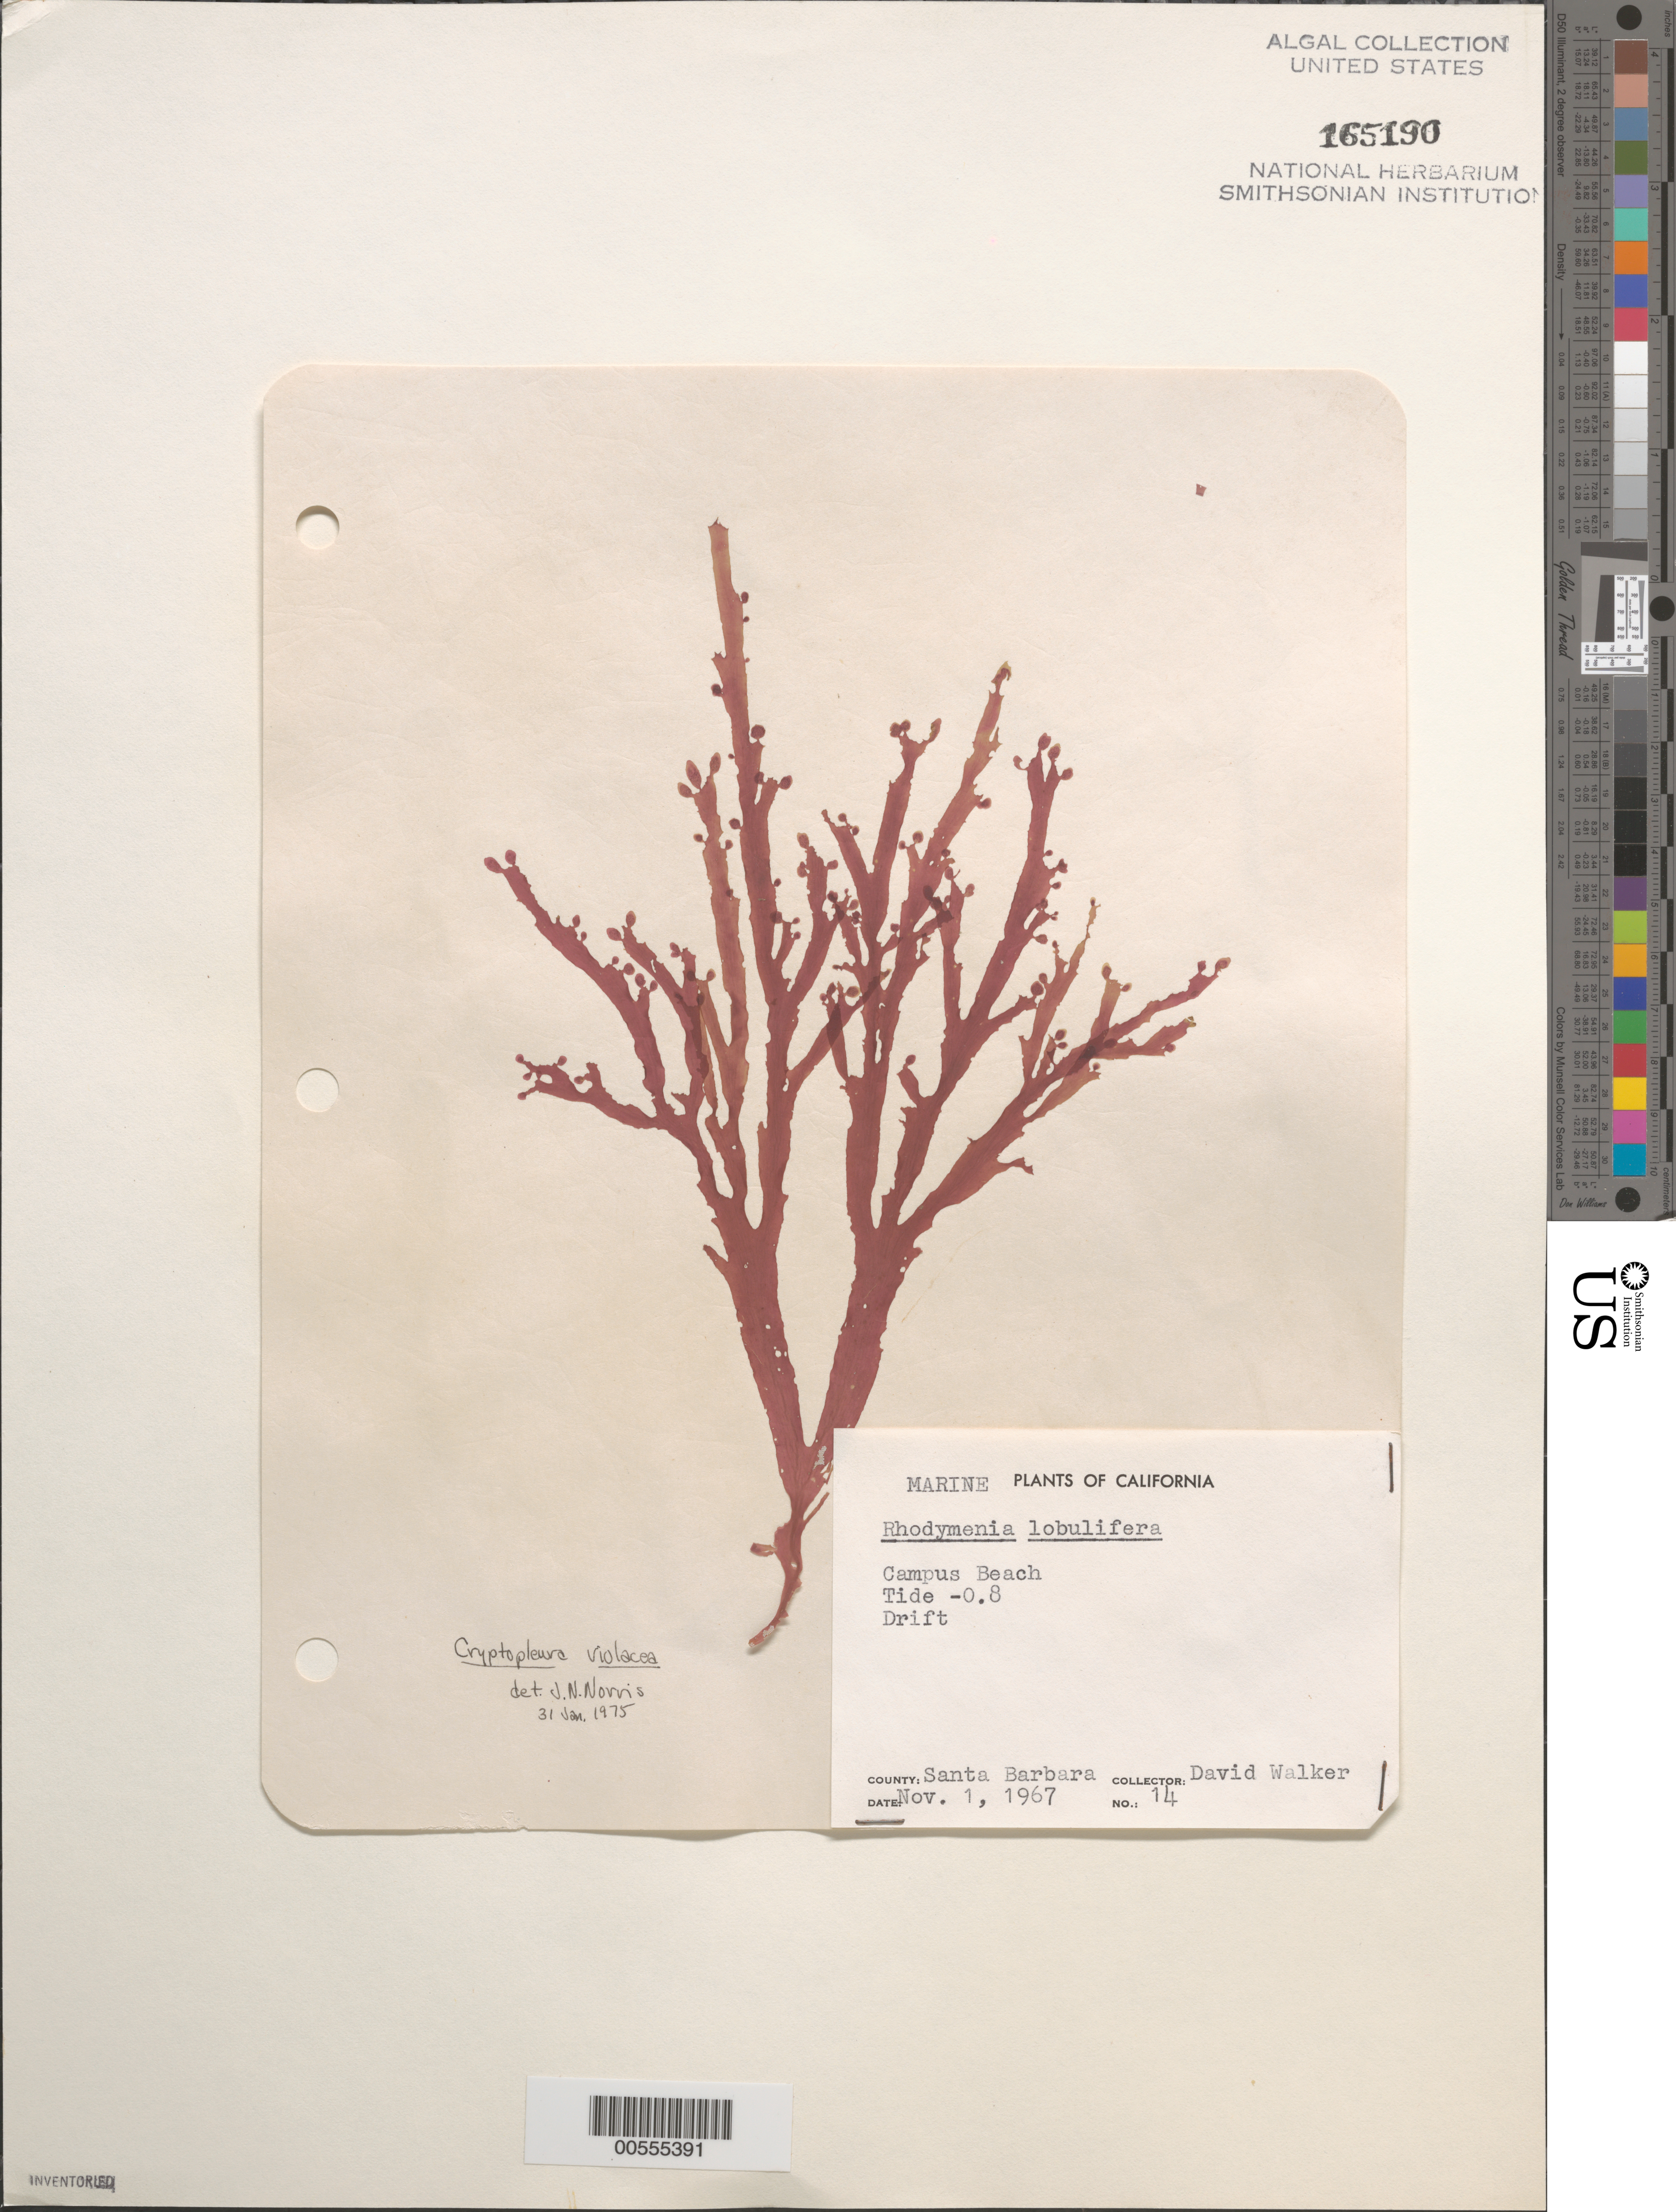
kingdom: Plantae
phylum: Rhodophyta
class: Florideophyceae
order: Ceramiales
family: Delesseriaceae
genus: Cryptopleura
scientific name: Cryptopleura violacea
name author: (J. Ag.) Kylin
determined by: Norris, James N.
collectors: D. Walker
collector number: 14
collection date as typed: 01 Nov 1967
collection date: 1967-11-01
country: United States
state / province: California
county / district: Santa Barbara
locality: Campus Beach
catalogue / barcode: US 165190